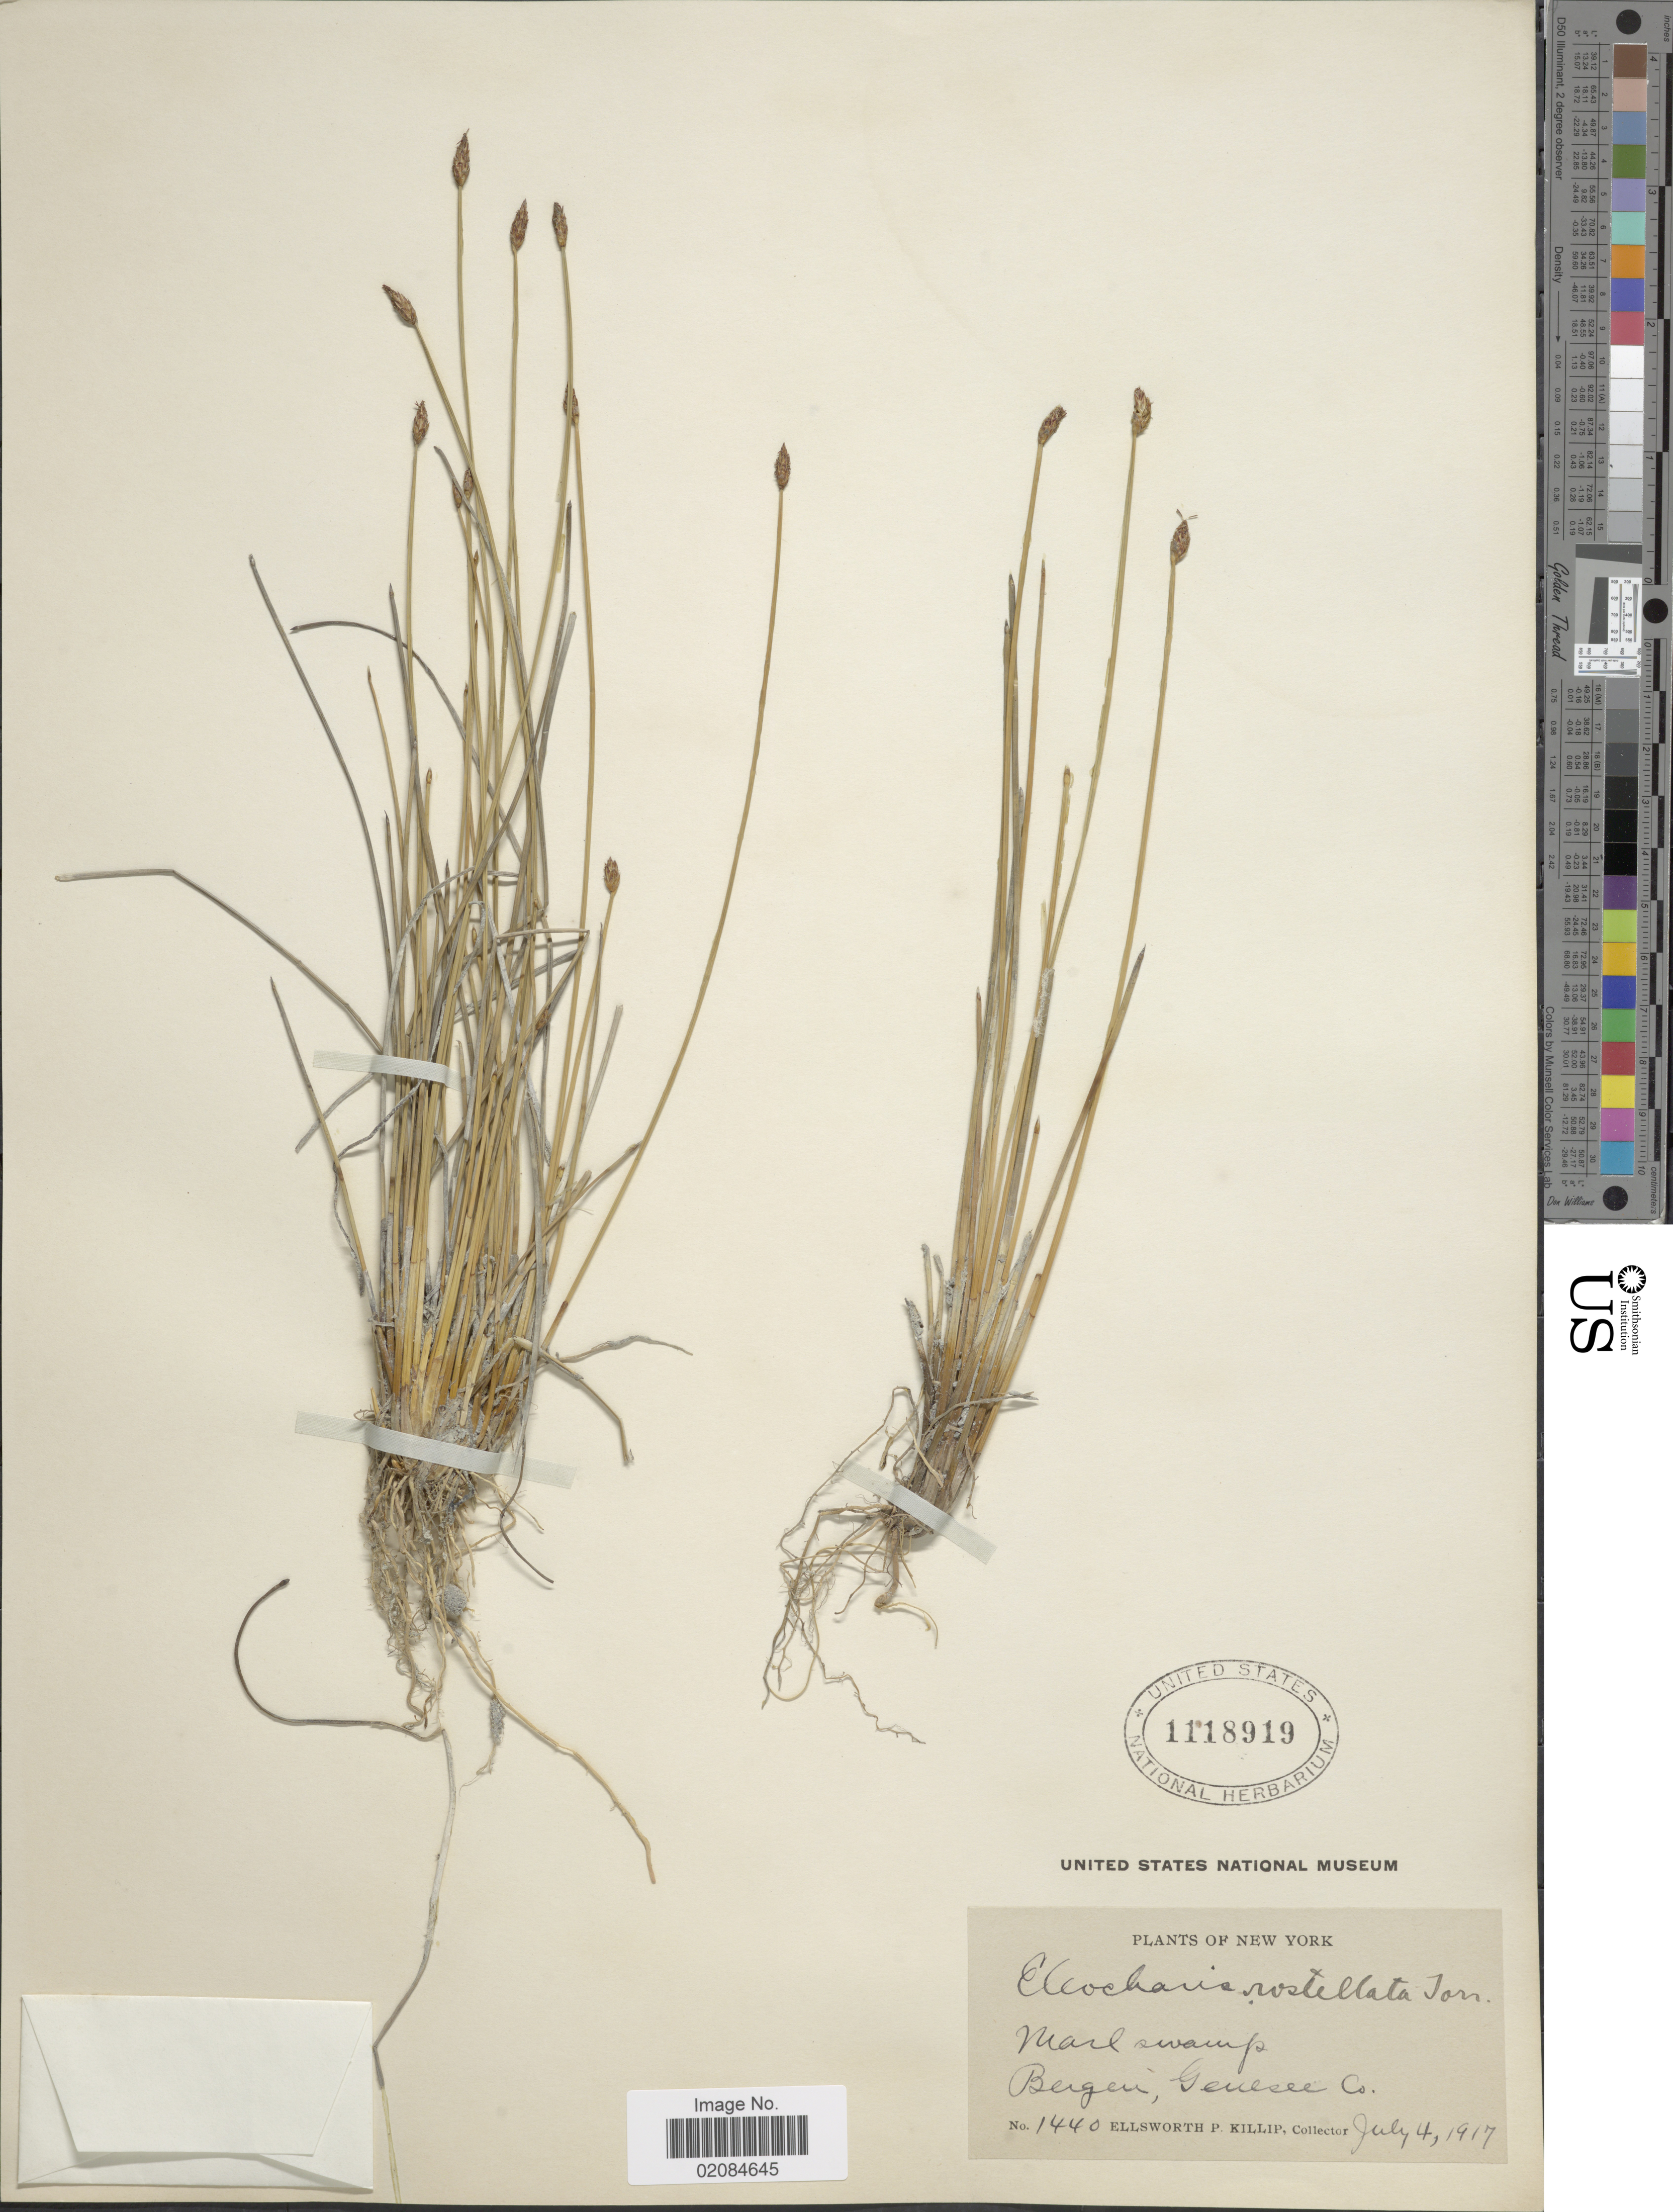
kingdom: Plantae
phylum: Tracheophyta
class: Liliopsida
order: Poales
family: Cyperaceae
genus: Eleocharis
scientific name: Eleocharis rostellata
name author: (Torr.) Torr.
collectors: E. P. Killip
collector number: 1440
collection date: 1917-07-04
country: United States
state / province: New York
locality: Marsh swamps. Bergen, Genesee Co.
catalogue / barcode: US 1118919